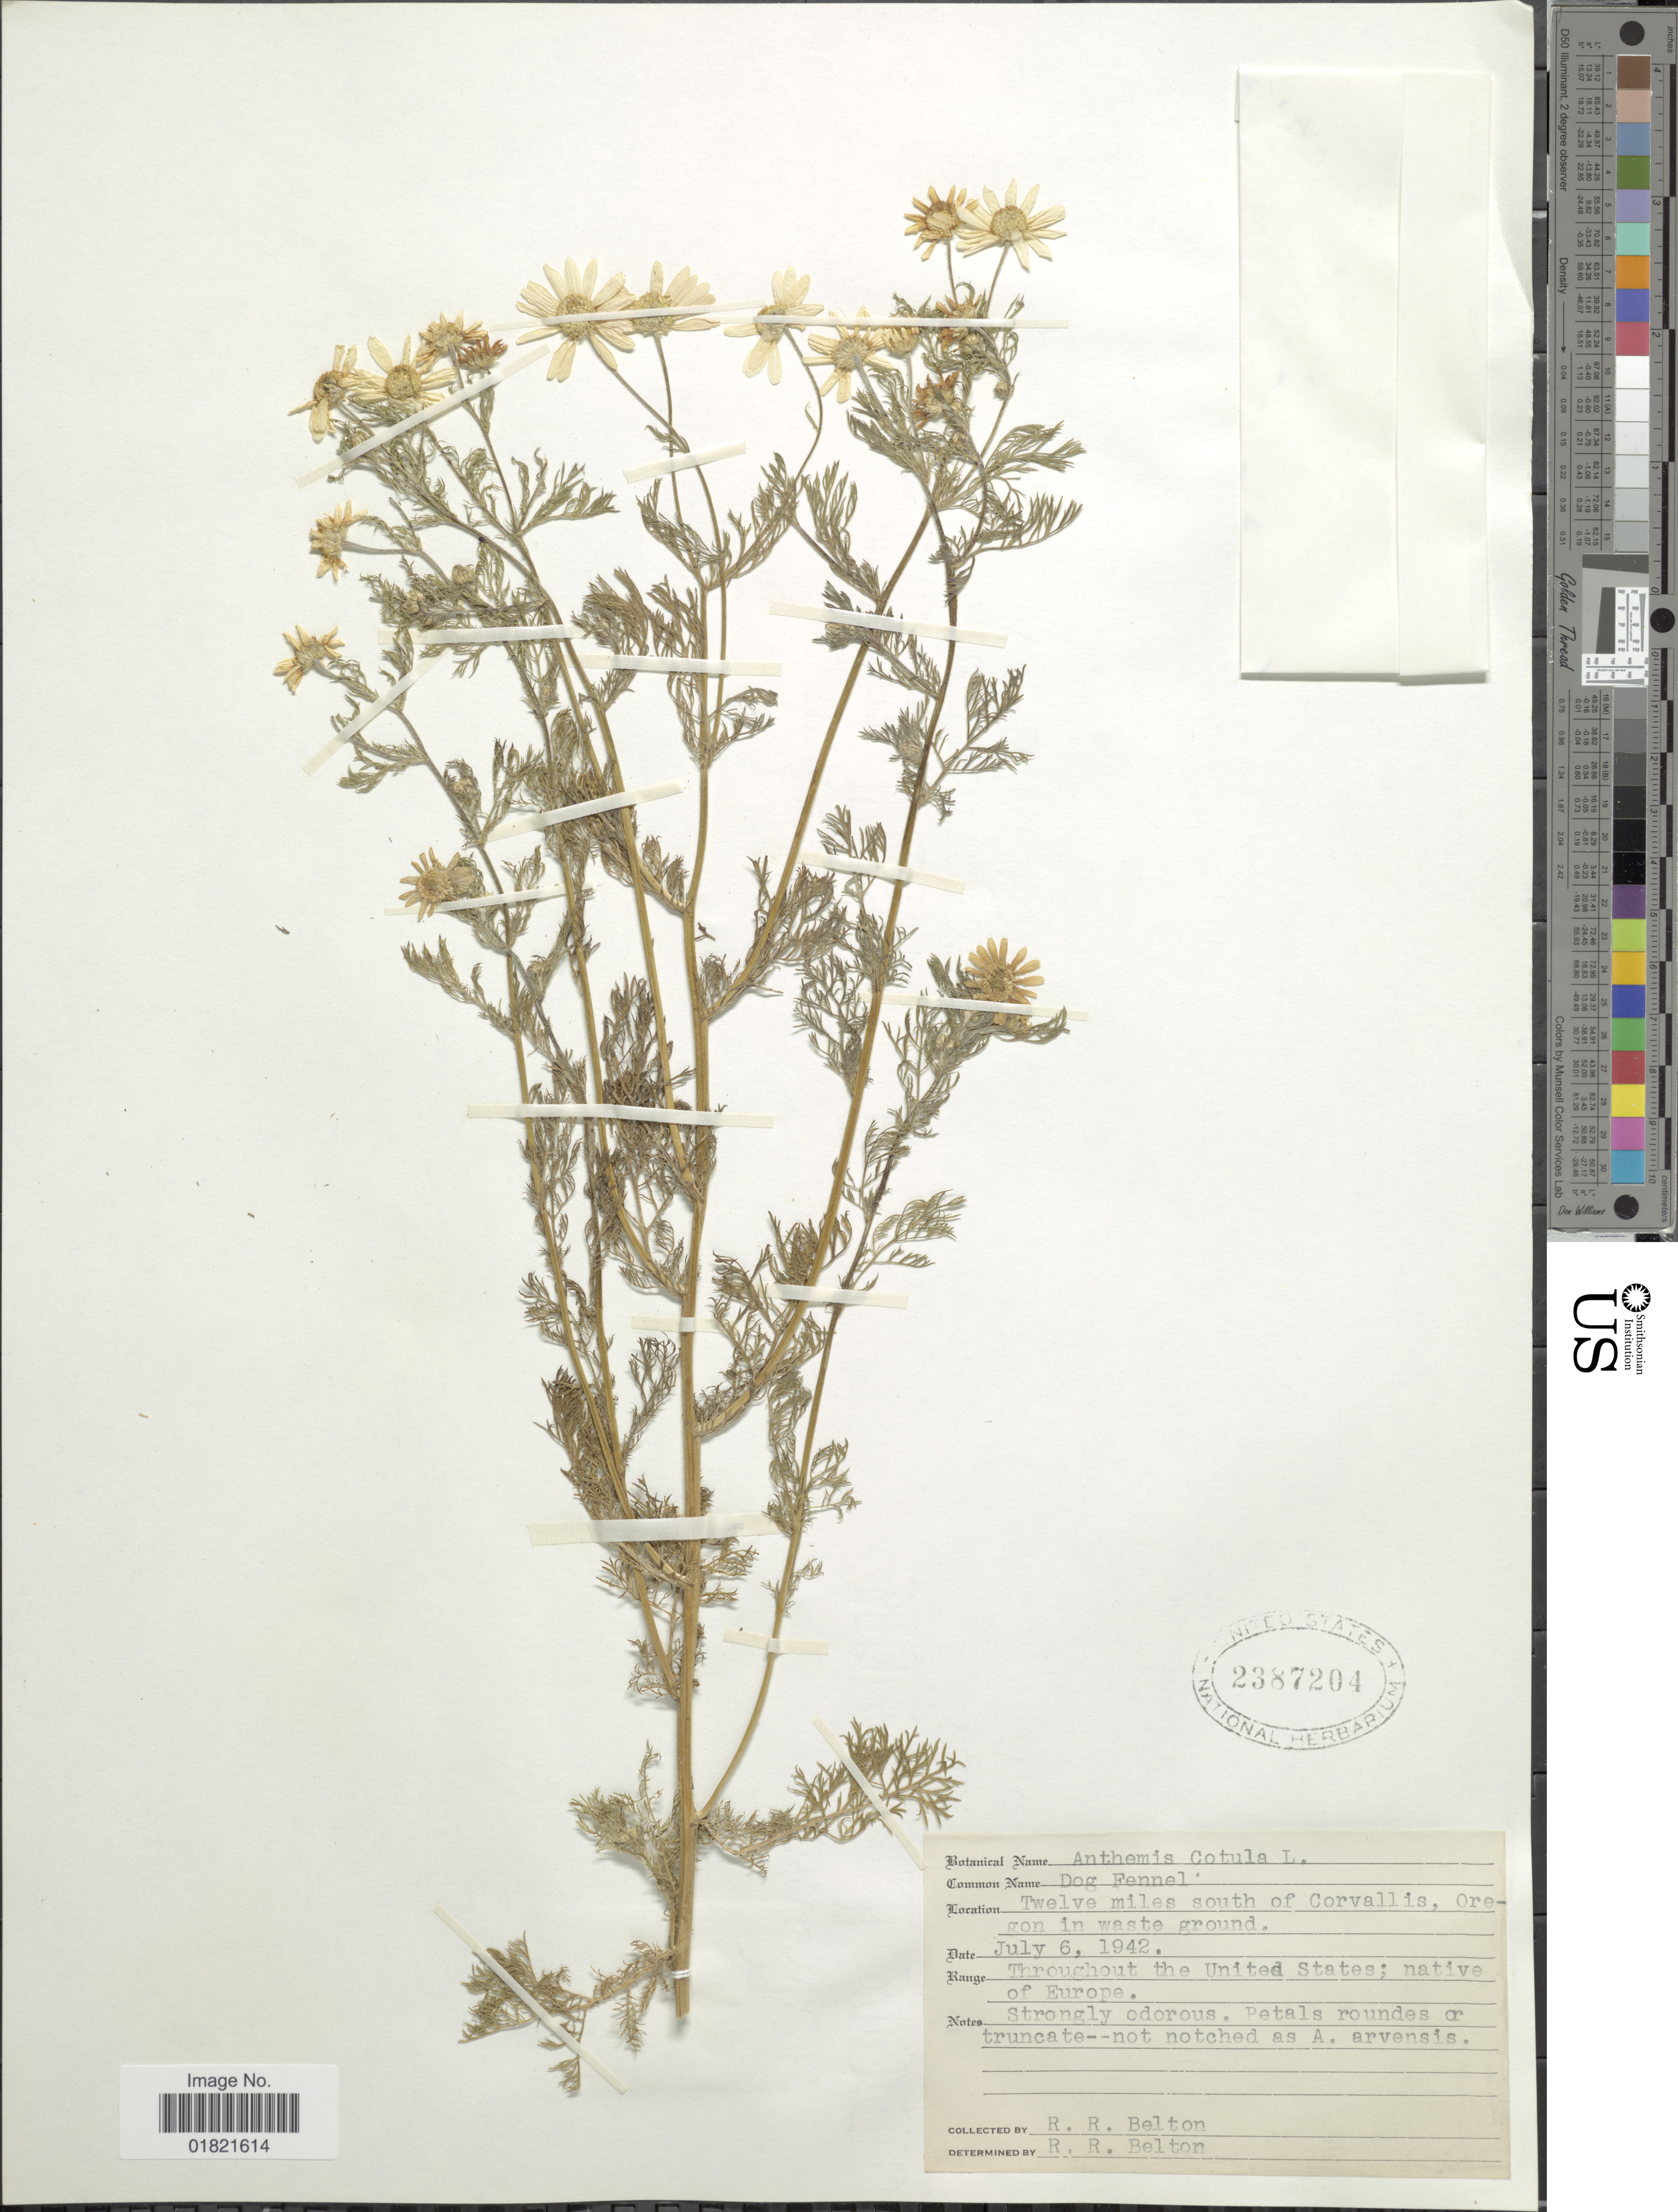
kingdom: Plantae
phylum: Tracheophyta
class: Magnoliopsida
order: Asterales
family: Asteraceae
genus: Anthemis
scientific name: Anthemis cotula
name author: L.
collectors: R. Belton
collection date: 1942-07-06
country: United States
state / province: Oregon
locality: Twelve miles south of Corvallis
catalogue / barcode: US 2387204